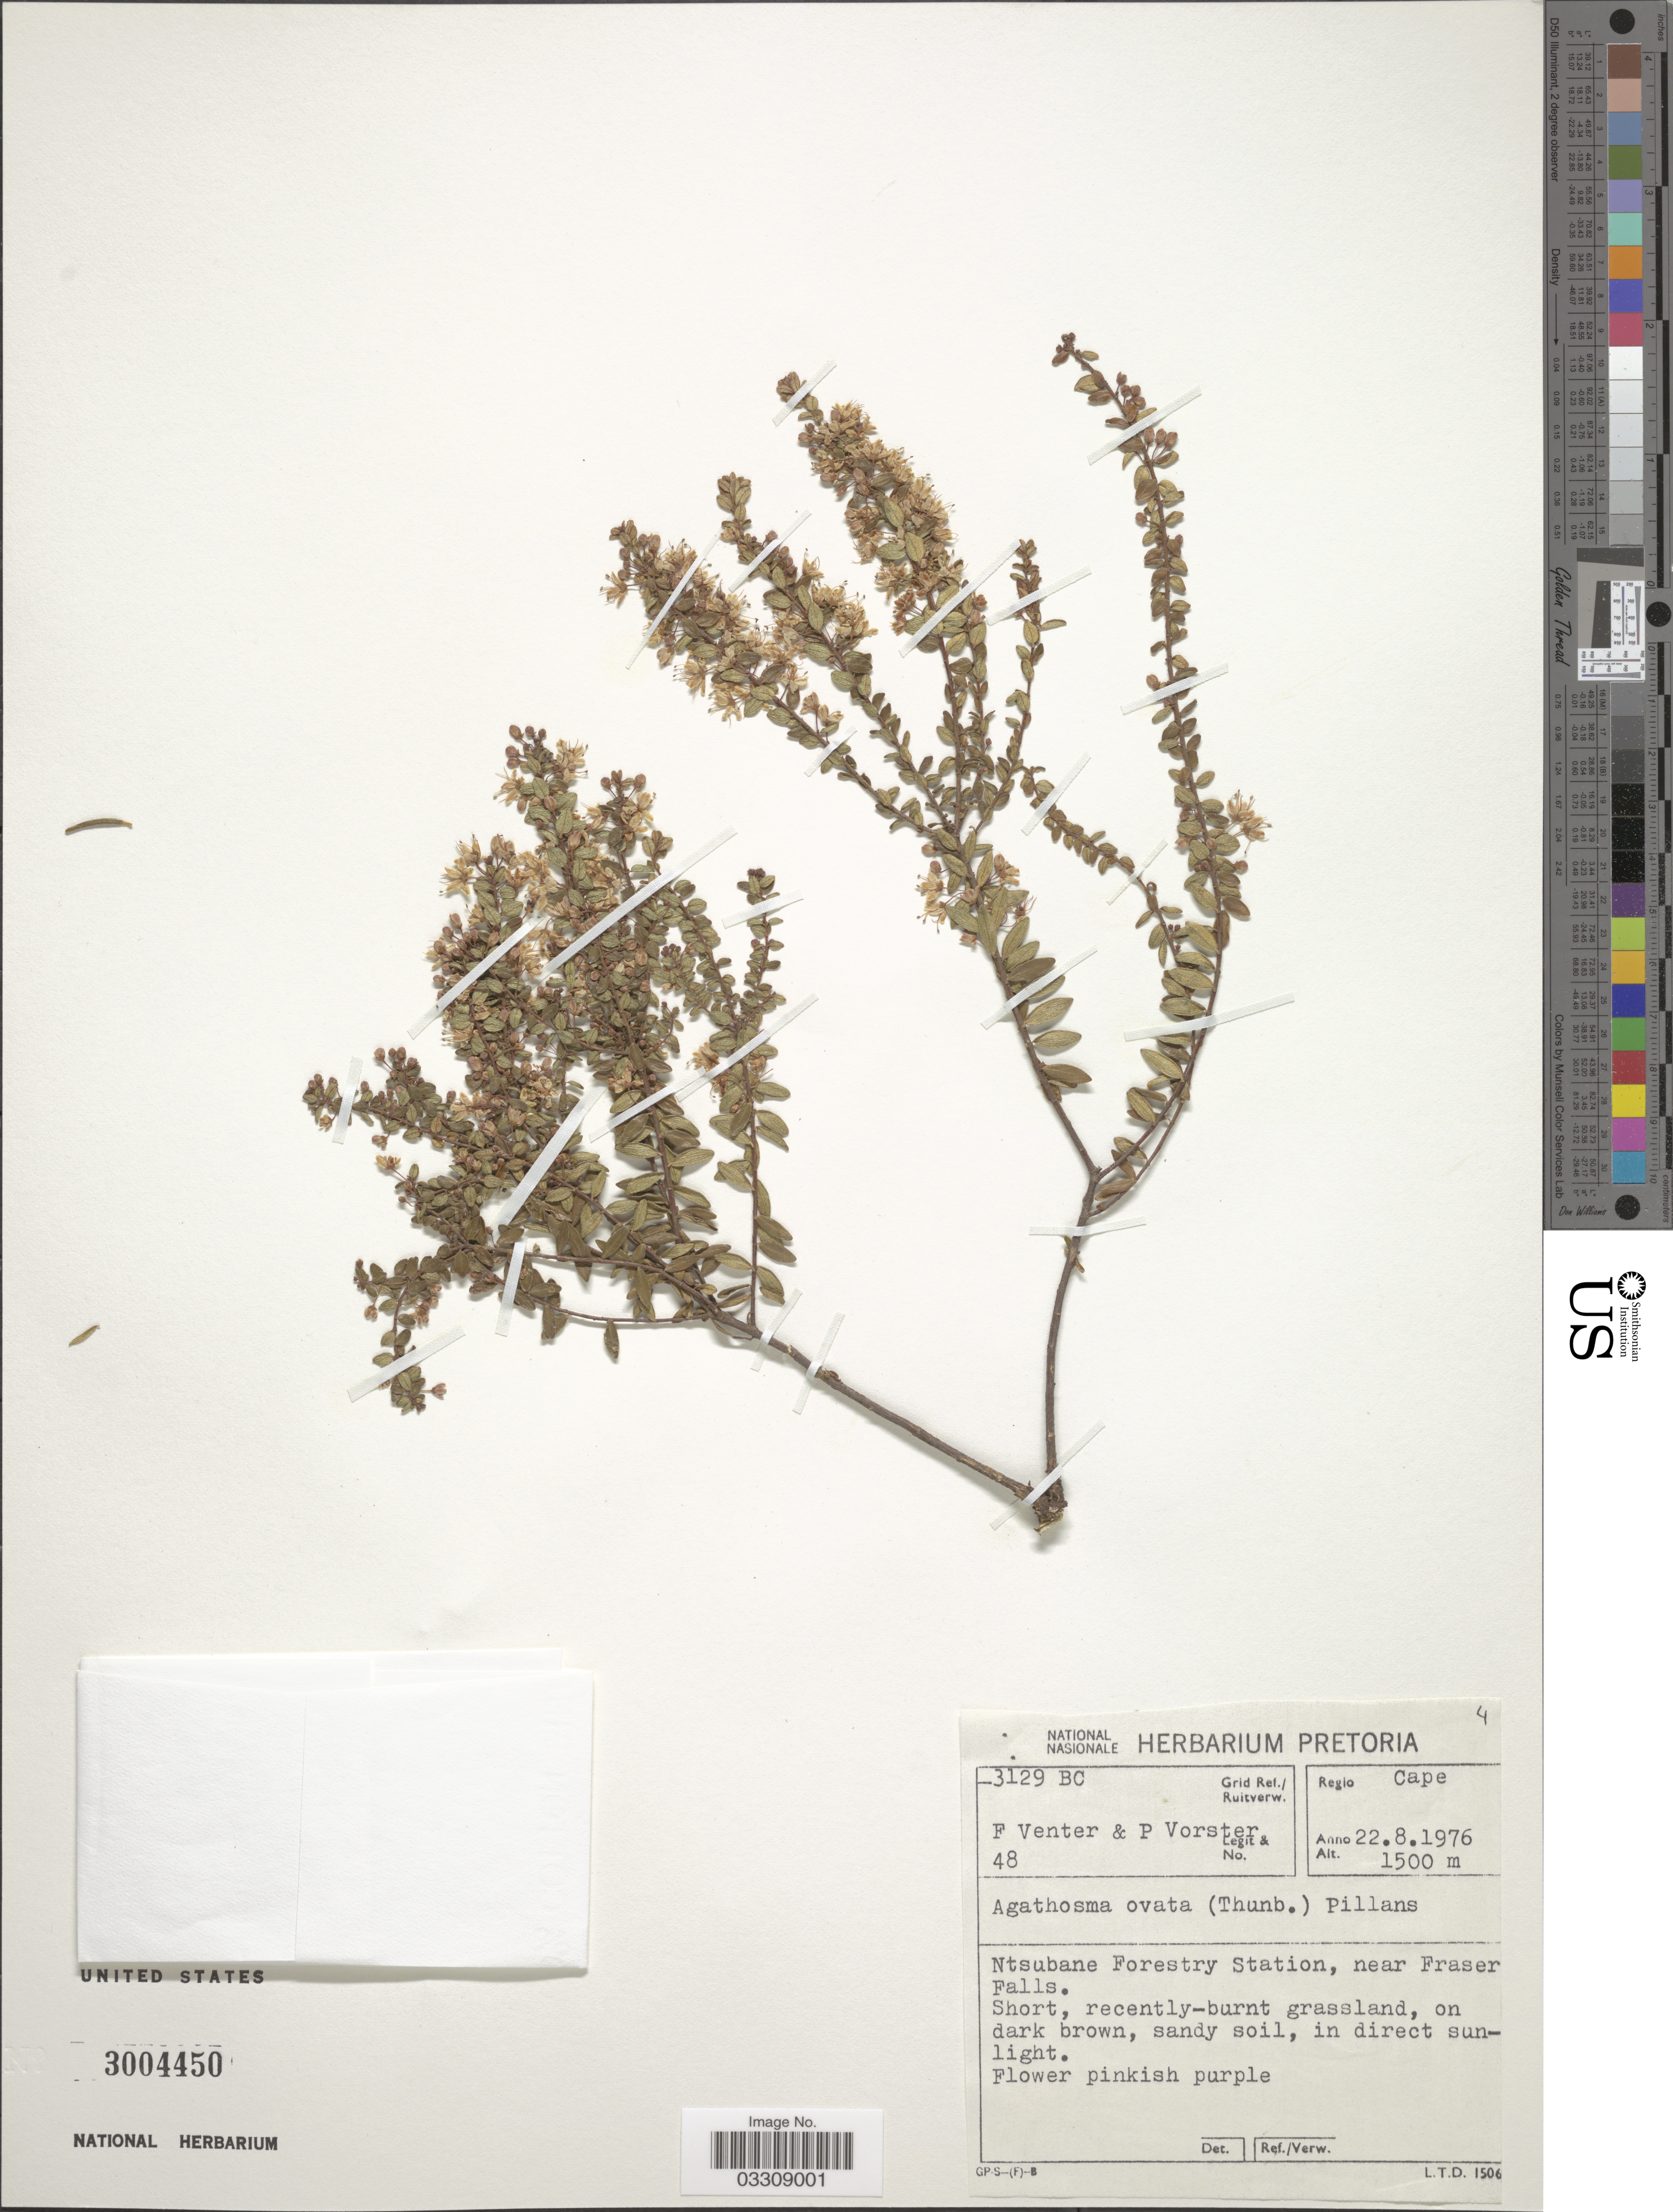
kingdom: Plantae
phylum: Tracheophyta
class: Magnoliopsida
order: Sapindales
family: Rutaceae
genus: Agathosma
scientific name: Agathosma ovata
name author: (Thunb.) Pillans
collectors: F. Venter & P. Vorster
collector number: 48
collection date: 1976-08-22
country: South Africa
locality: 3129 BC Grid Ref./Ruitverw., Regio Cape, Ntsubane Forestry Station, near Fraser Falls.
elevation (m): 1500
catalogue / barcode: US 3004450